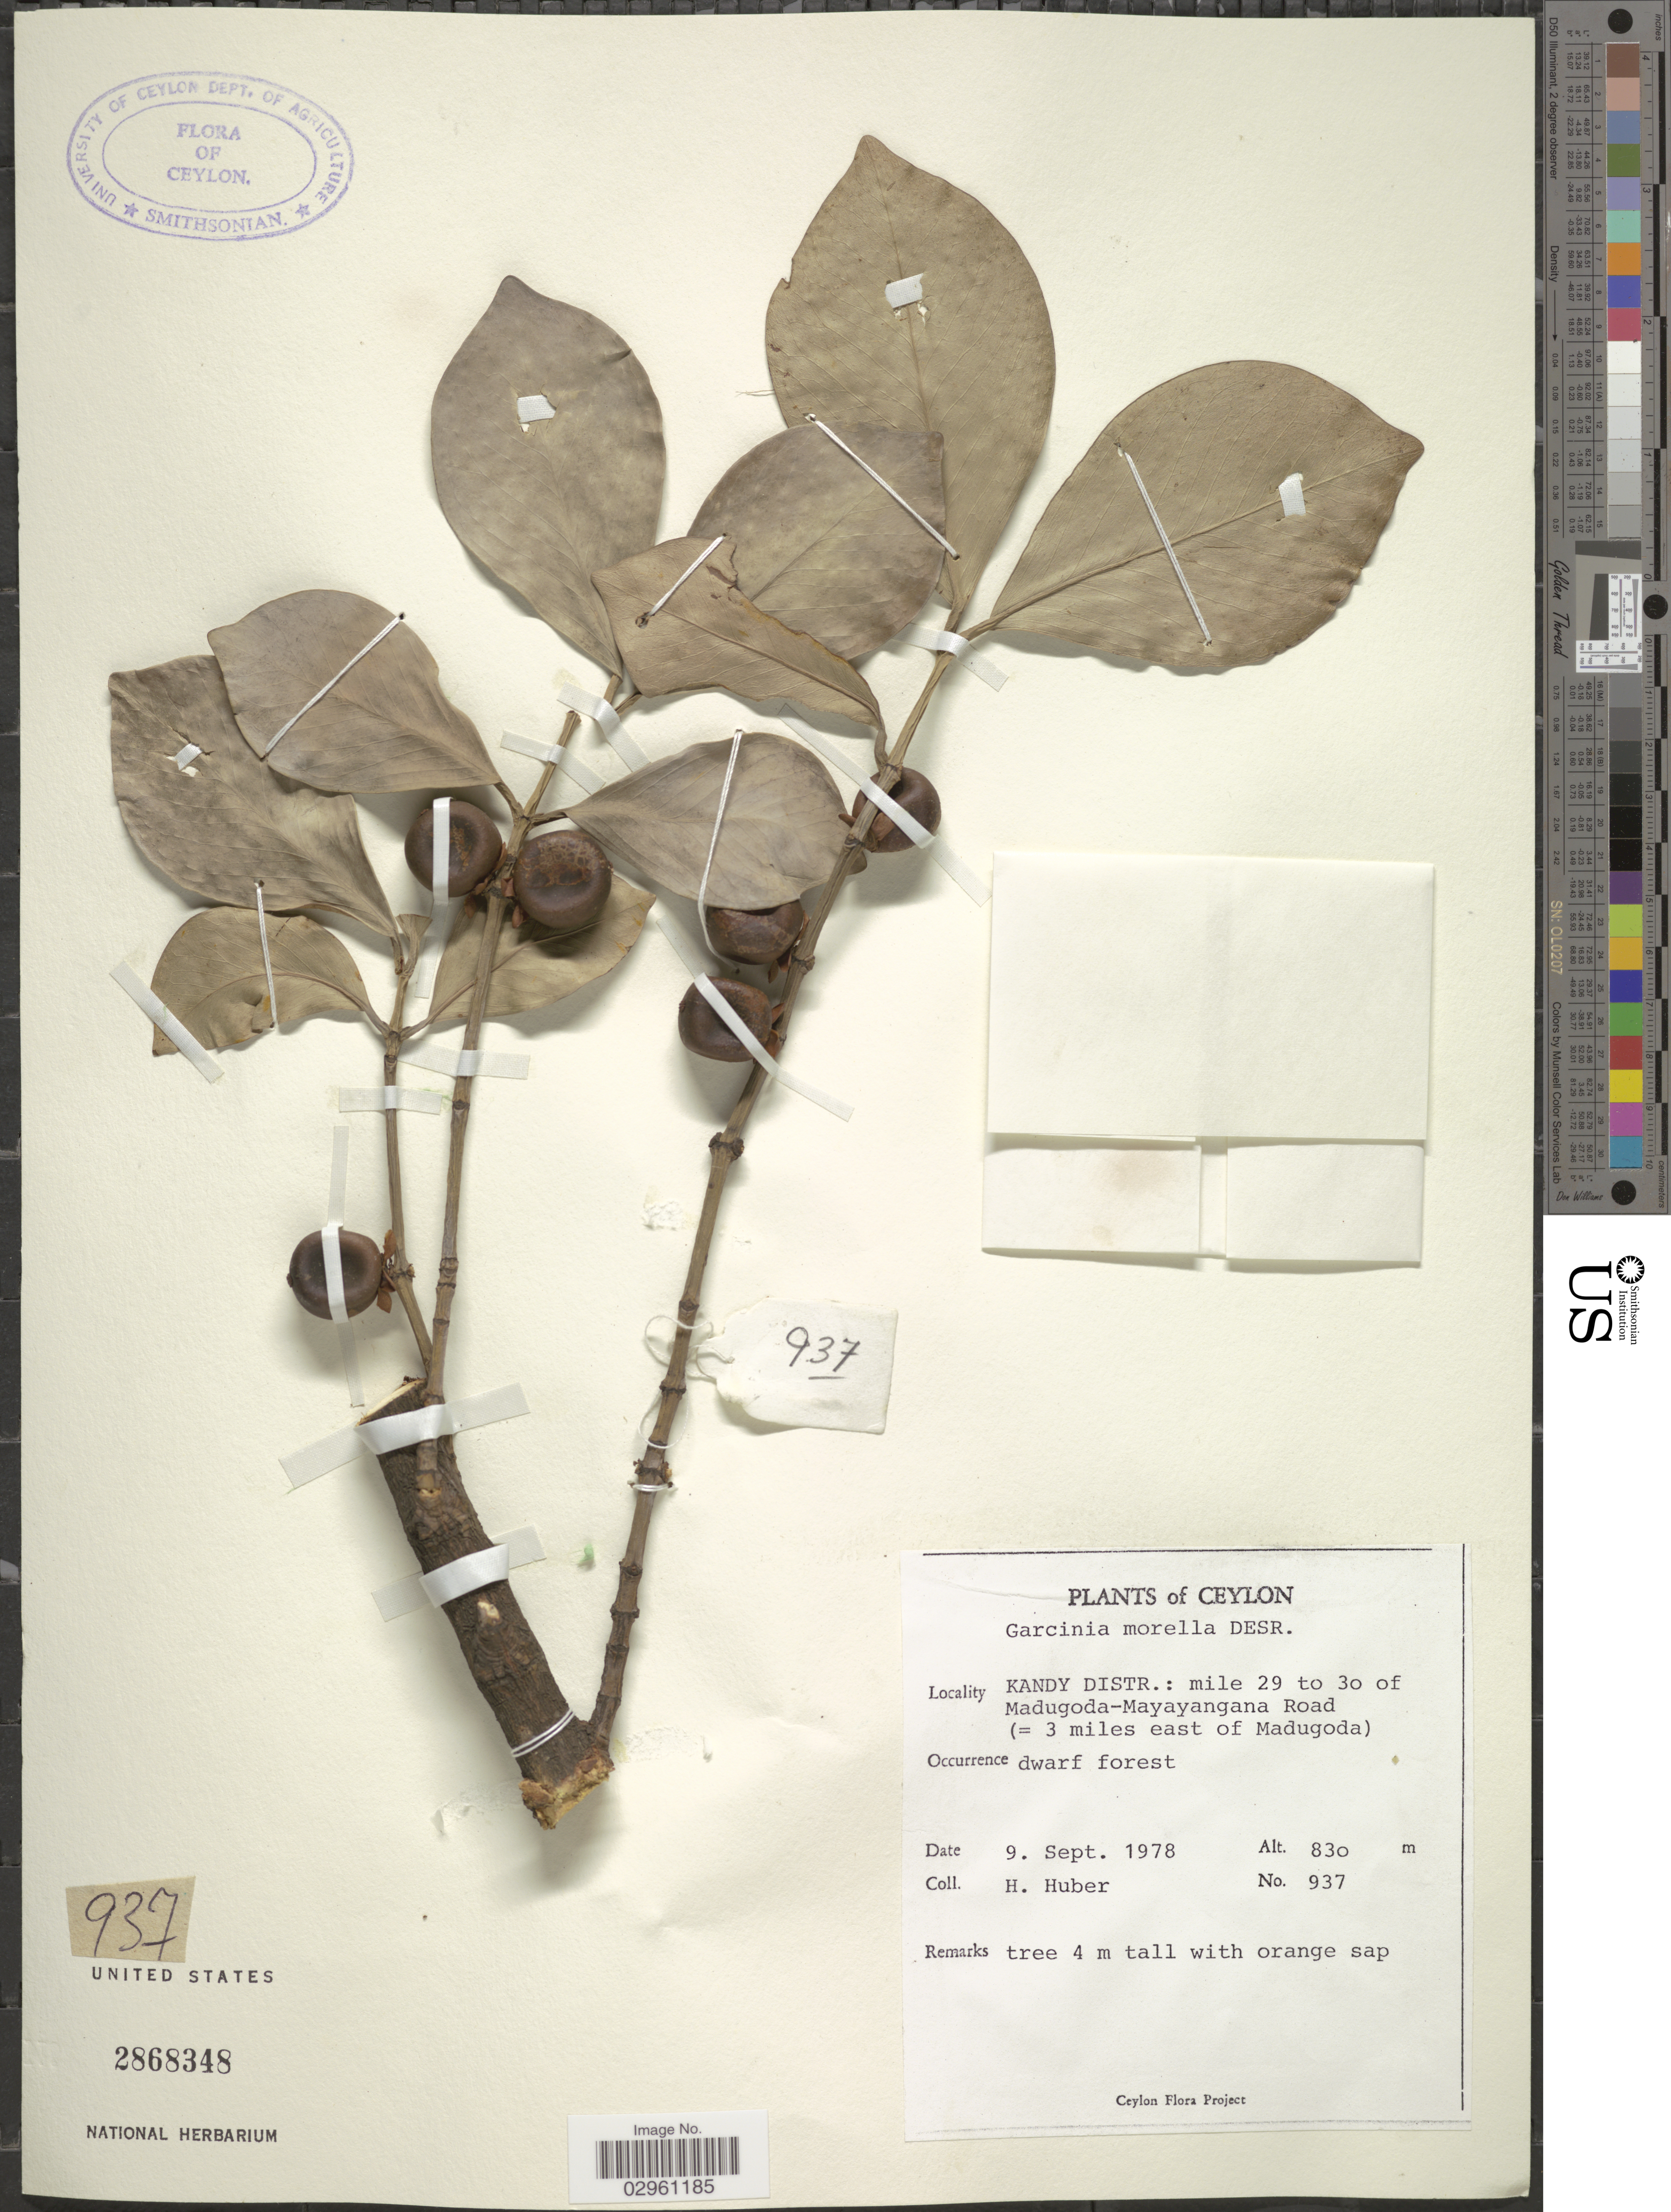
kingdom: Plantae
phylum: Tracheophyta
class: Magnoliopsida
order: Malpighiales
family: Clusiaceae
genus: Garcinia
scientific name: Garcinia morella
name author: (Gaertn.) Desr.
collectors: H. Huber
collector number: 937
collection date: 1978-09-09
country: Sri Lanka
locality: Ceylon. Kandy Distr.: mile 29 to 30 of Madugoda-Mayayangana Road (= 3 miles east of Madugoda), dwarf forest.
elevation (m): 830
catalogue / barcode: US 2868348